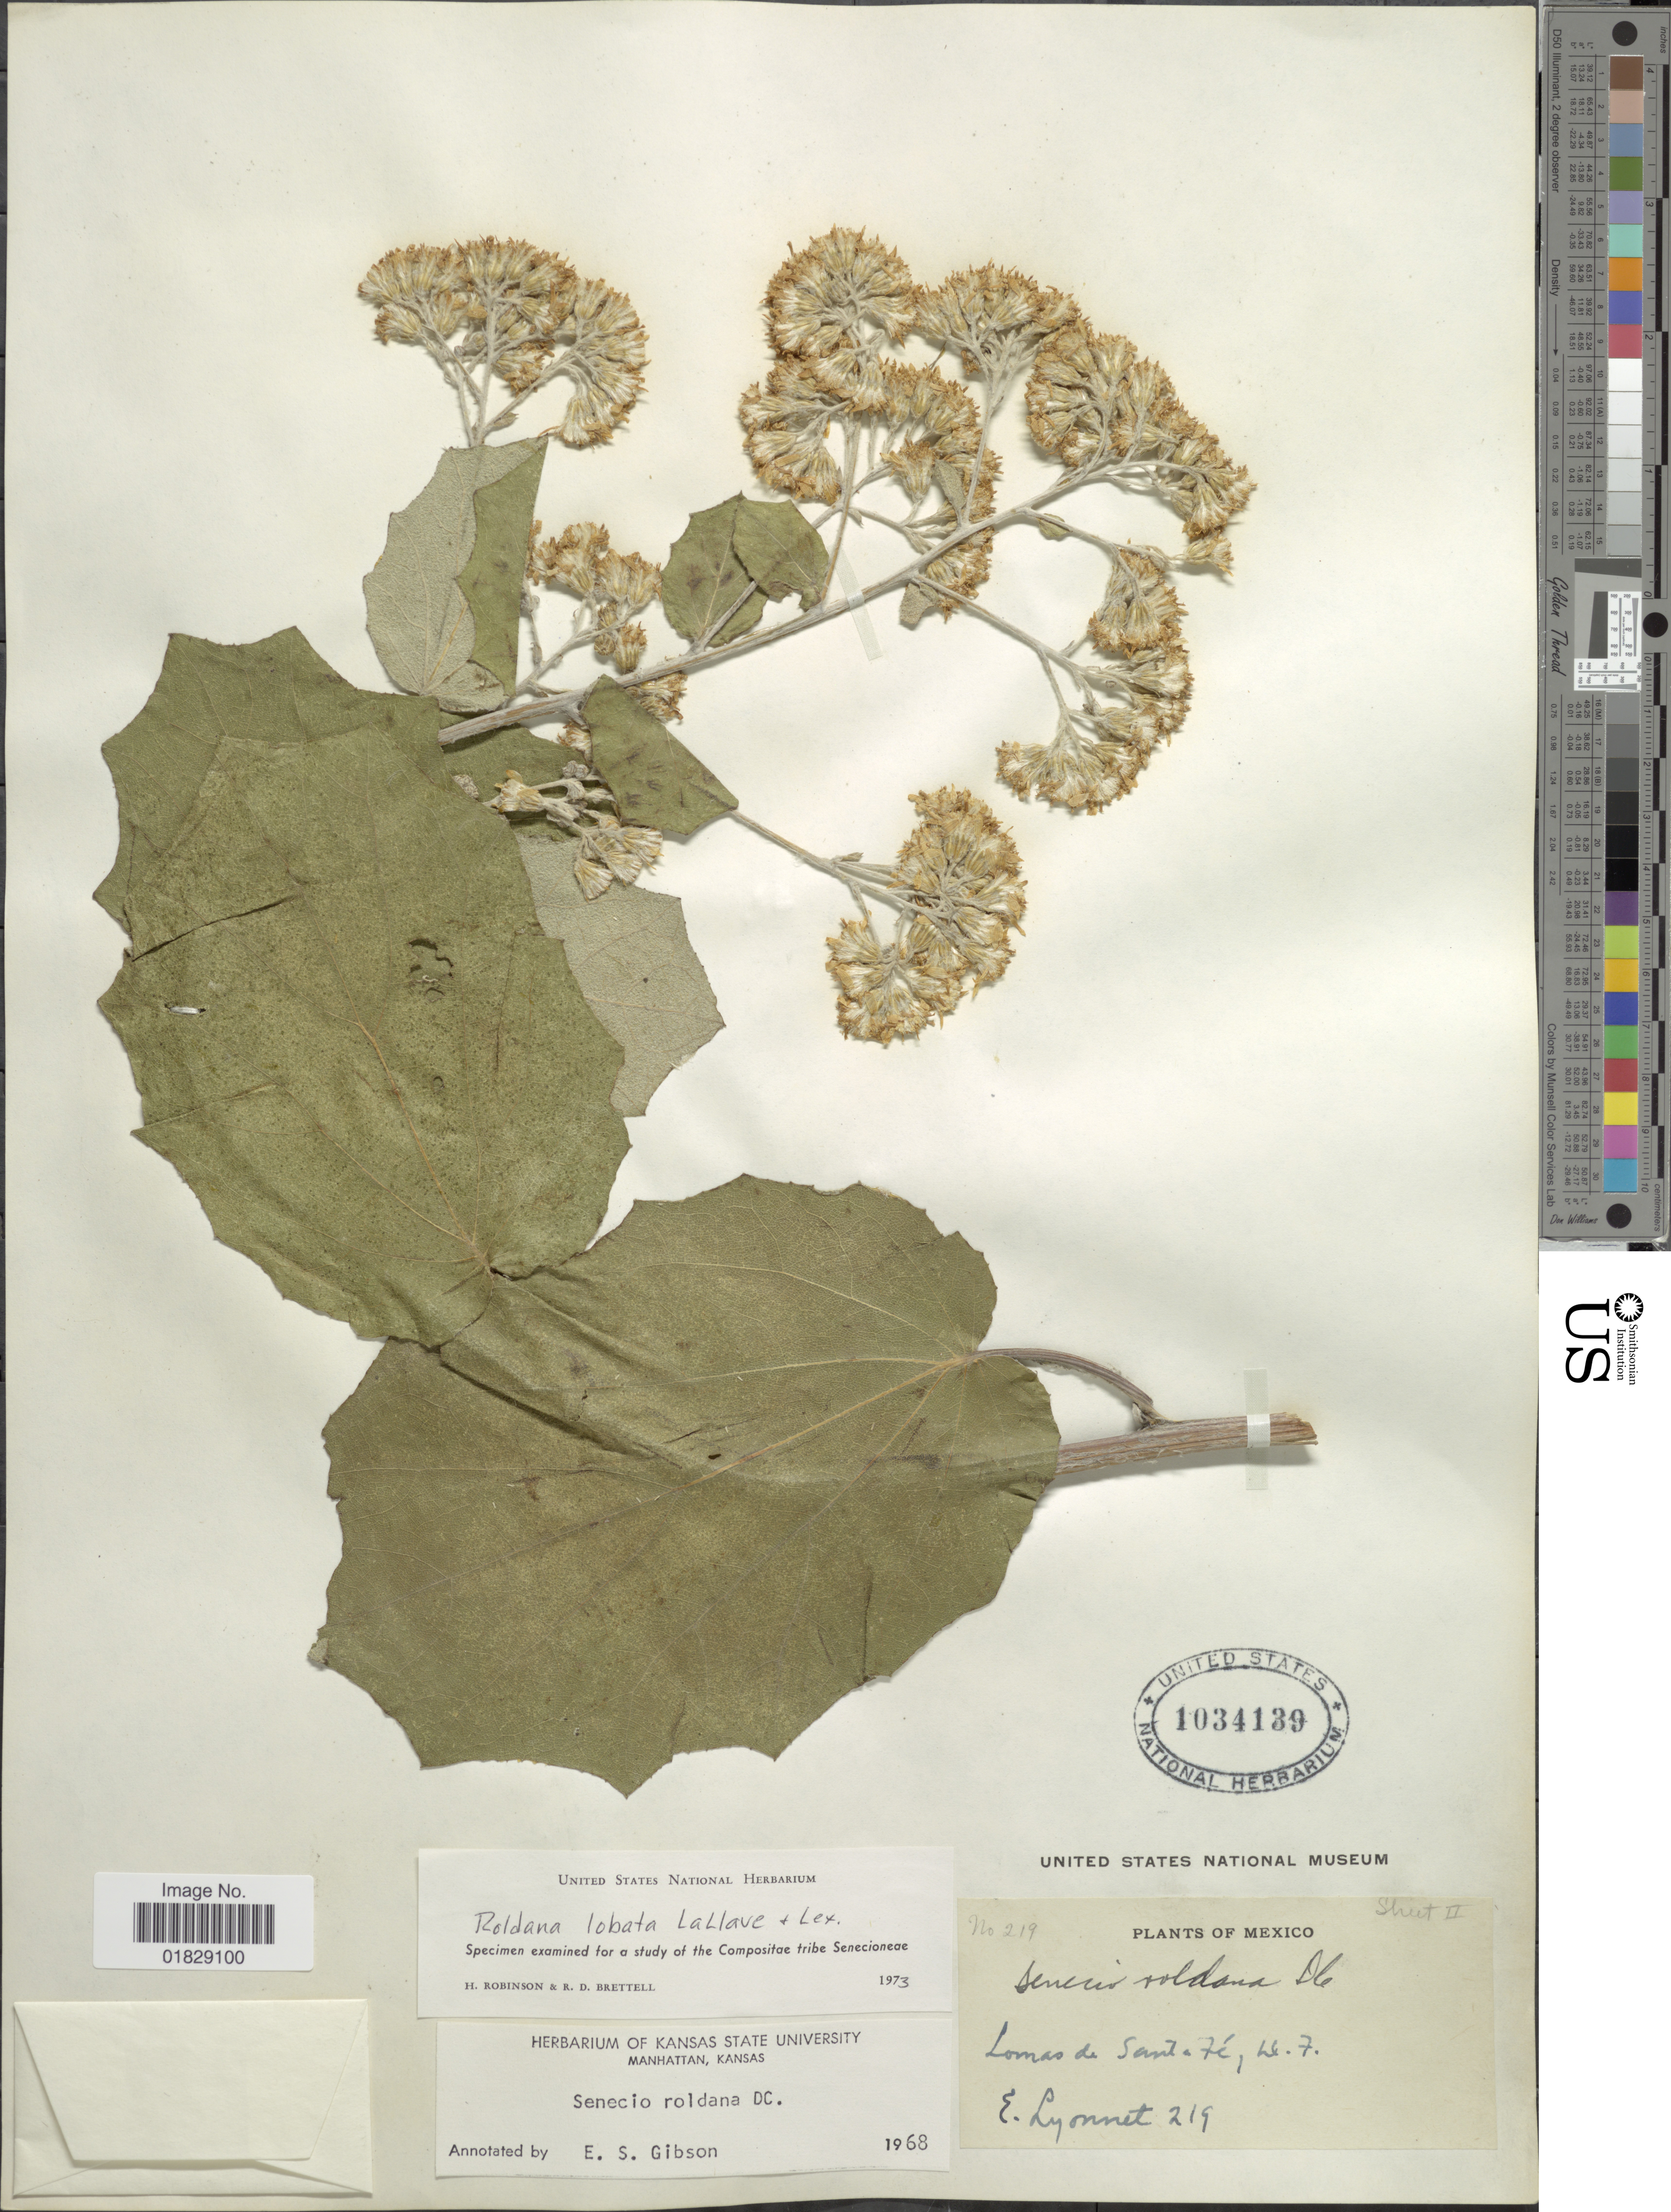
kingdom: Plantae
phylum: Tracheophyta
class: Magnoliopsida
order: Asterales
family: Asteraceae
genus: Roldana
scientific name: Roldana lobata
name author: La Llave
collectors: E. Lyonnet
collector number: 219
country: Mexico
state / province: Distrito Federal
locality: Lomas de Santa Fé, D.F.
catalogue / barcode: US 1034139